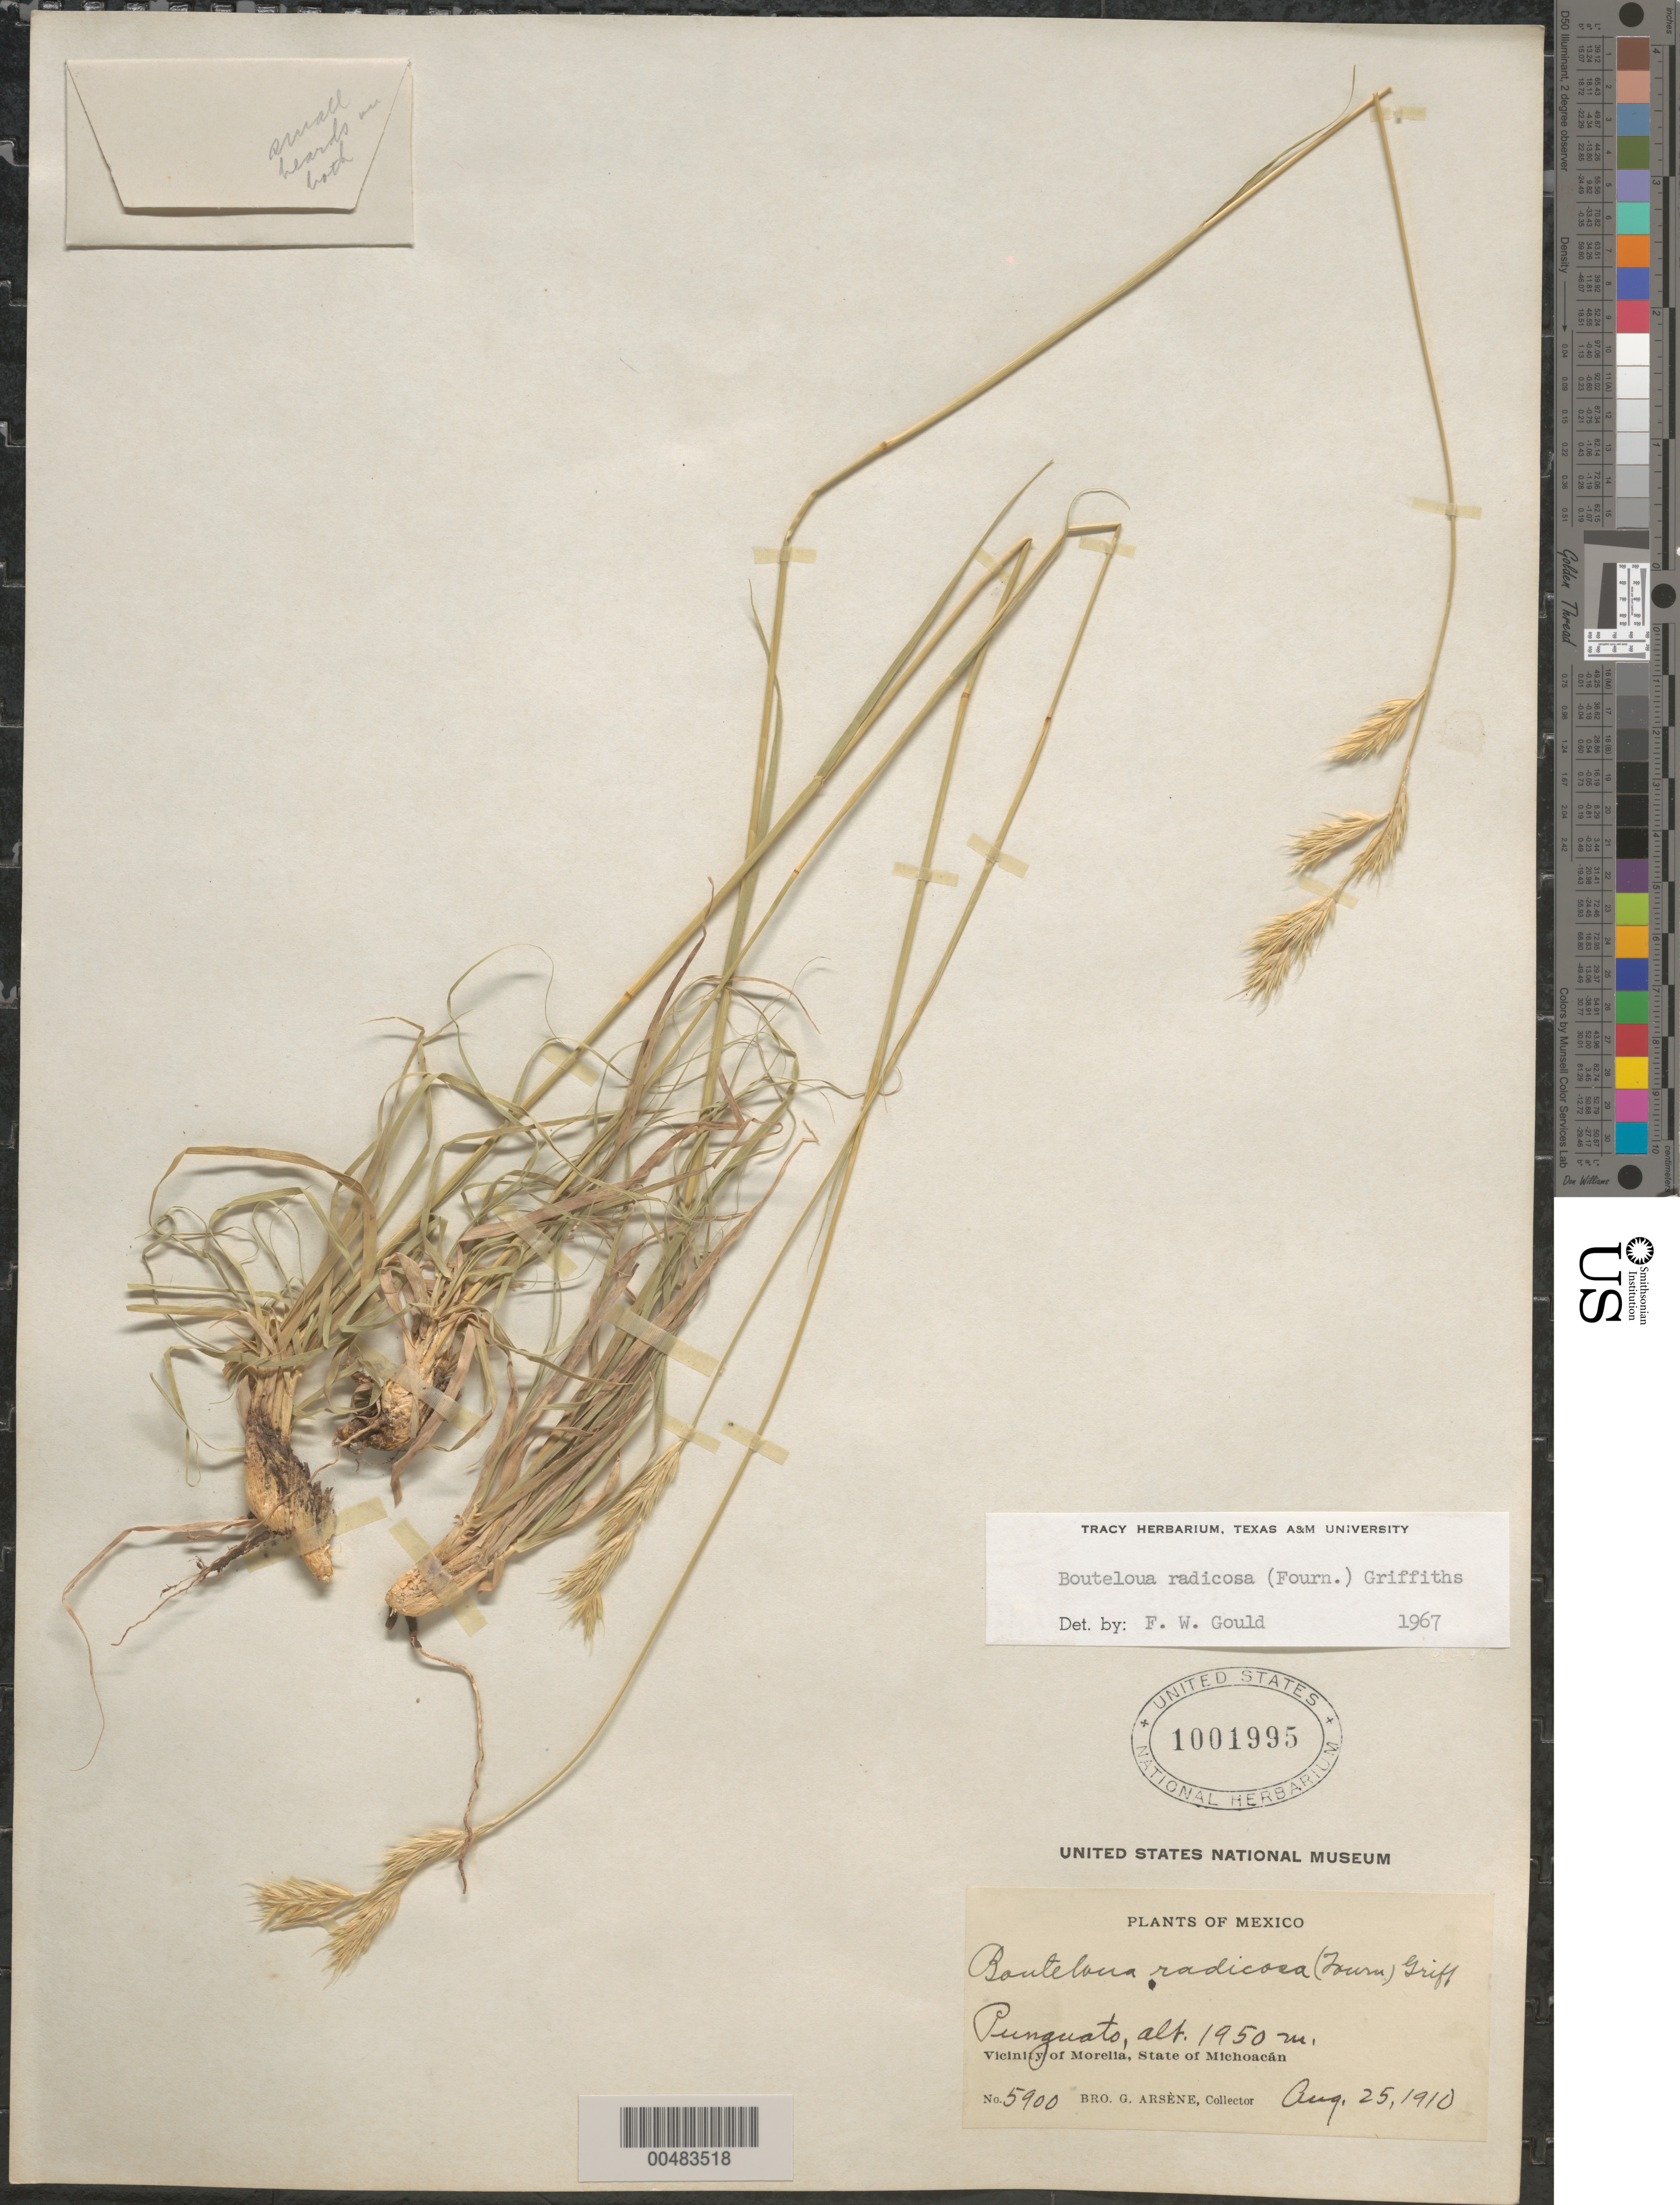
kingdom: Plantae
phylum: Tracheophyta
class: Liliopsida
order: Poales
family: Poaceae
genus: Bouteloua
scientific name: Bouteloua radicosa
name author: (E. Fourn.) Griffiths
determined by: Gould, F. W.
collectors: Bro. G. Arsène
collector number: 5900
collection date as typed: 25 Aug 1910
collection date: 1910-08-25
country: Mexico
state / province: Michoacán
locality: Vicinity of Morelia, Punguato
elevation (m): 1950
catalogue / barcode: US 1001995